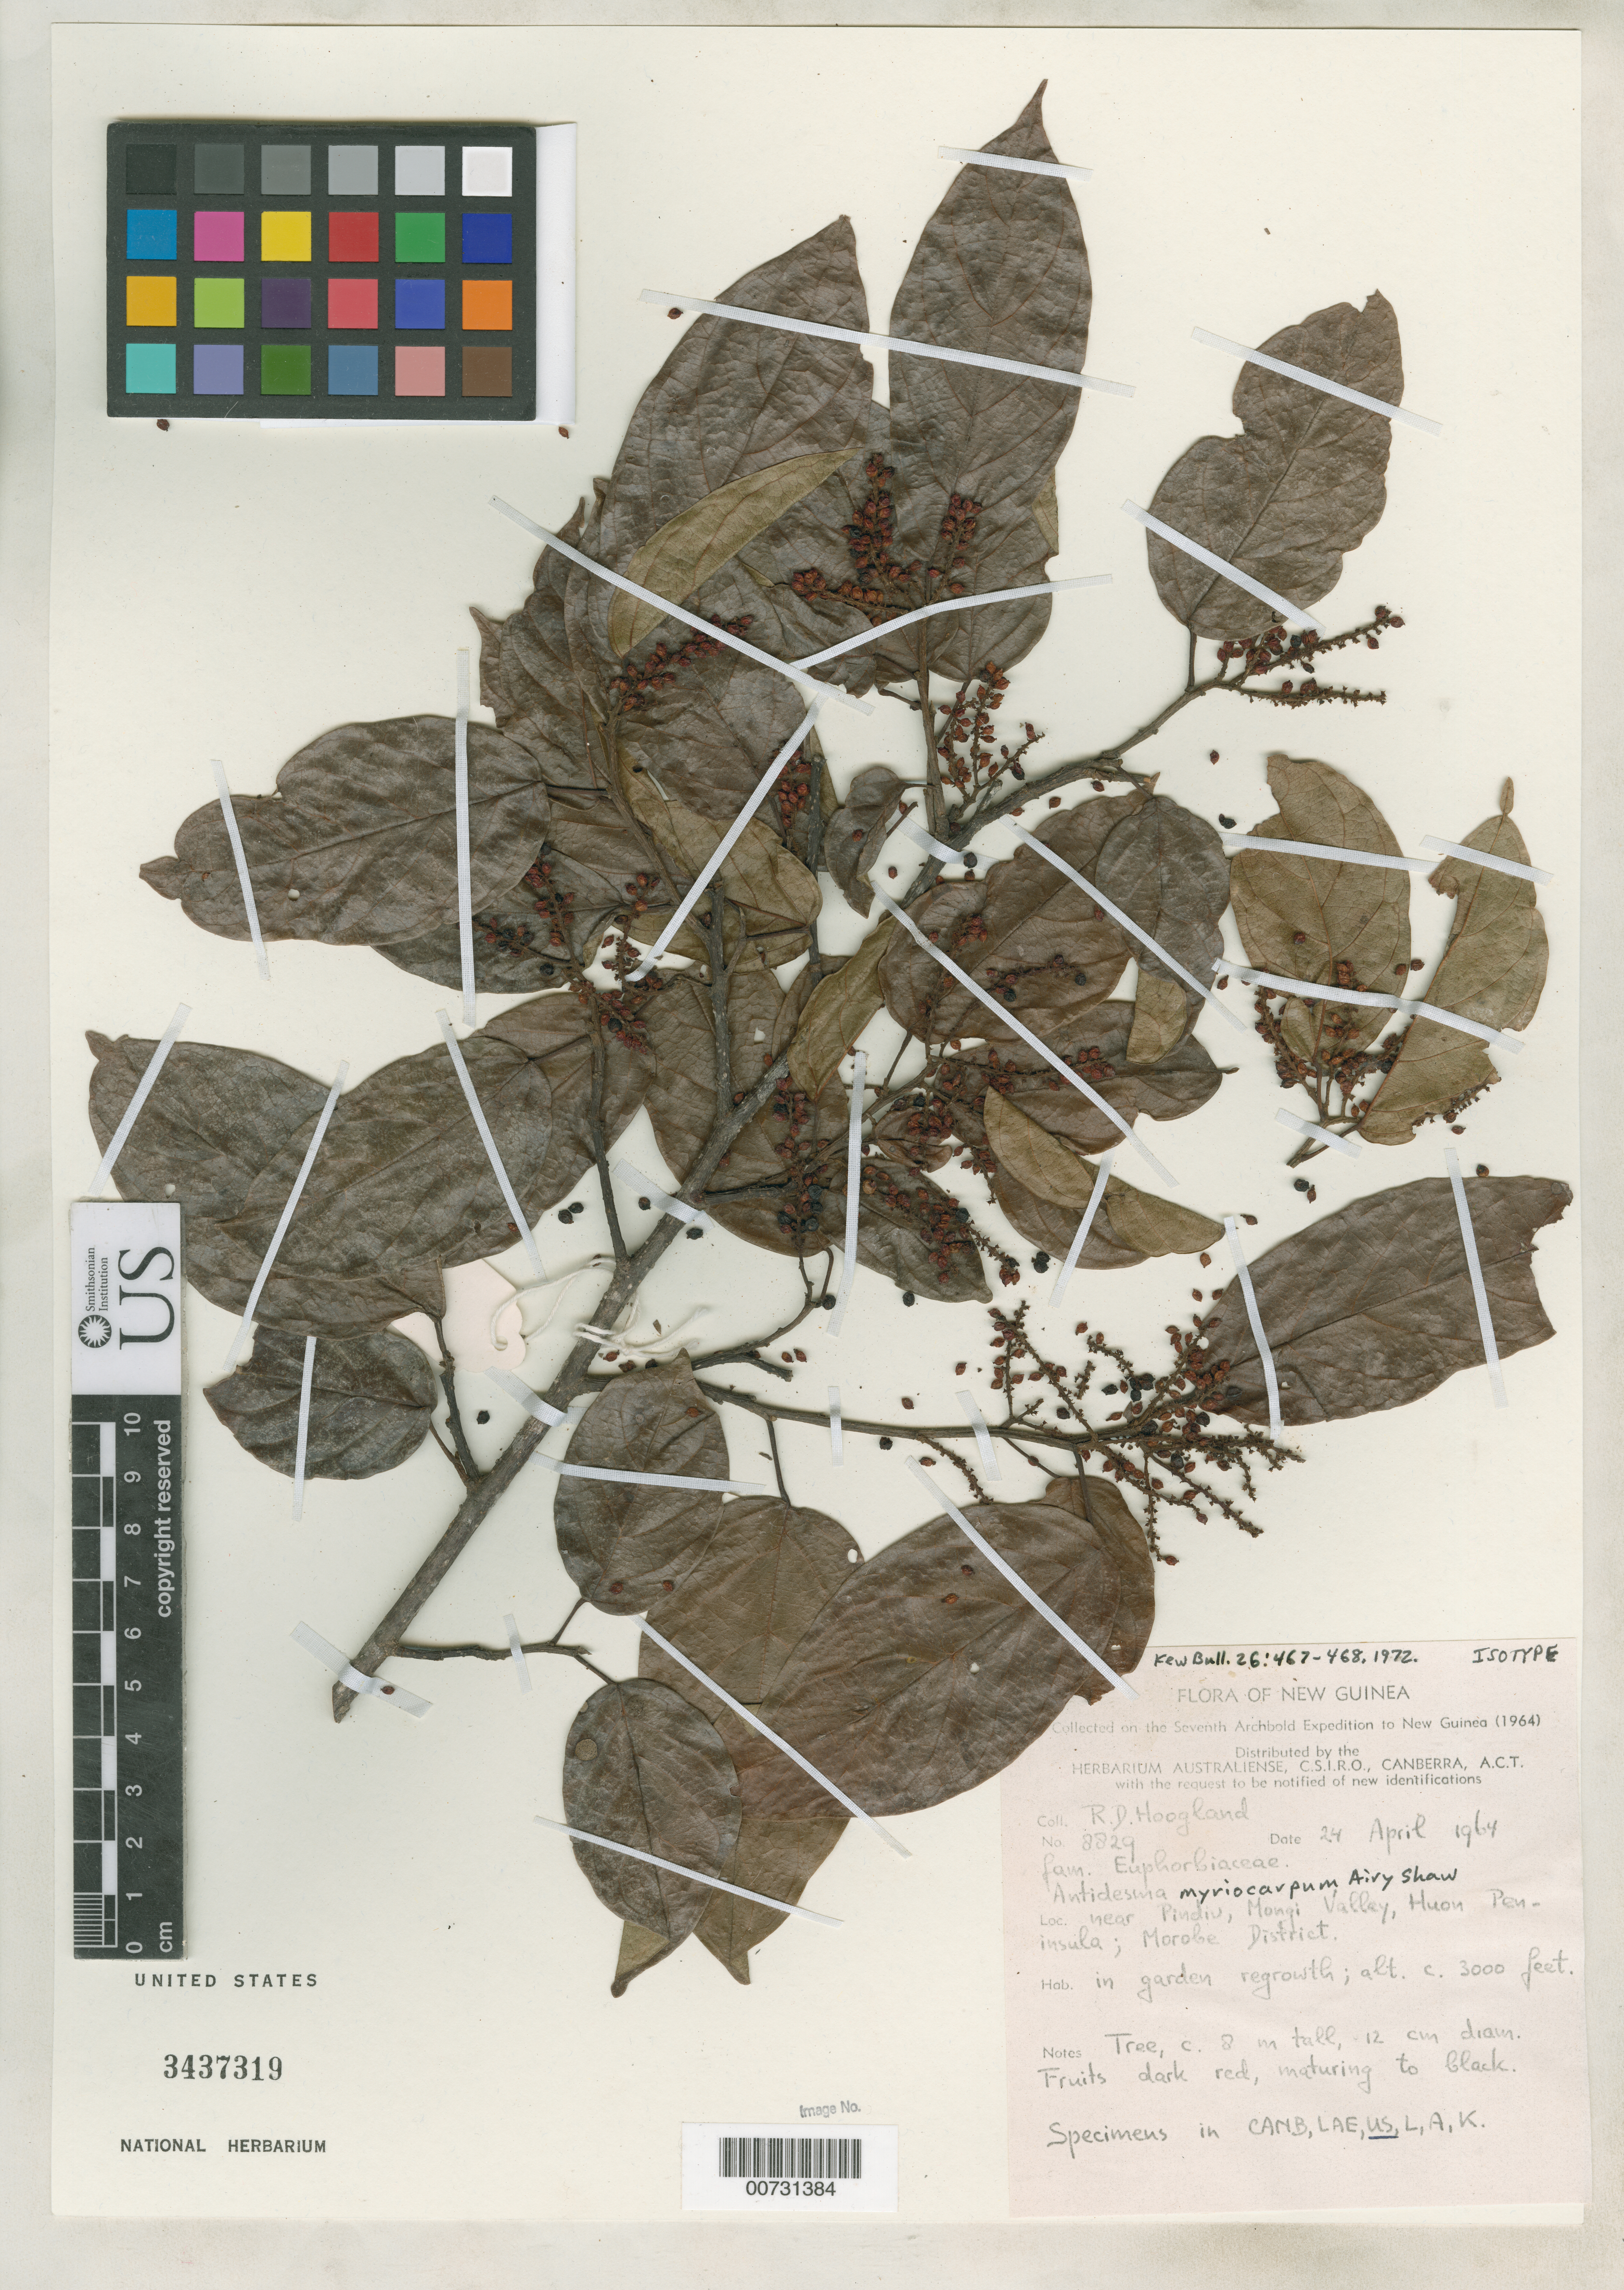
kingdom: Plantae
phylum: Tracheophyta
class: Magnoliopsida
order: Malpighiales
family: Phyllanthaceae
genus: Antidesma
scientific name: Antidesma myriocarpum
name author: Airy Shaw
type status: Isotype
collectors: R. D. Hoogland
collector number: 8829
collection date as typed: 24 Apr 1964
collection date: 1964-04-24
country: Papua New Guinea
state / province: Morobe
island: New Guinea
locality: Near Pindiu, Mongi Valley, Huon Peninsula; Morobe District.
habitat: In garden regrowth.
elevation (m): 914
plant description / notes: Holotype at K.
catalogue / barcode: US 3437319